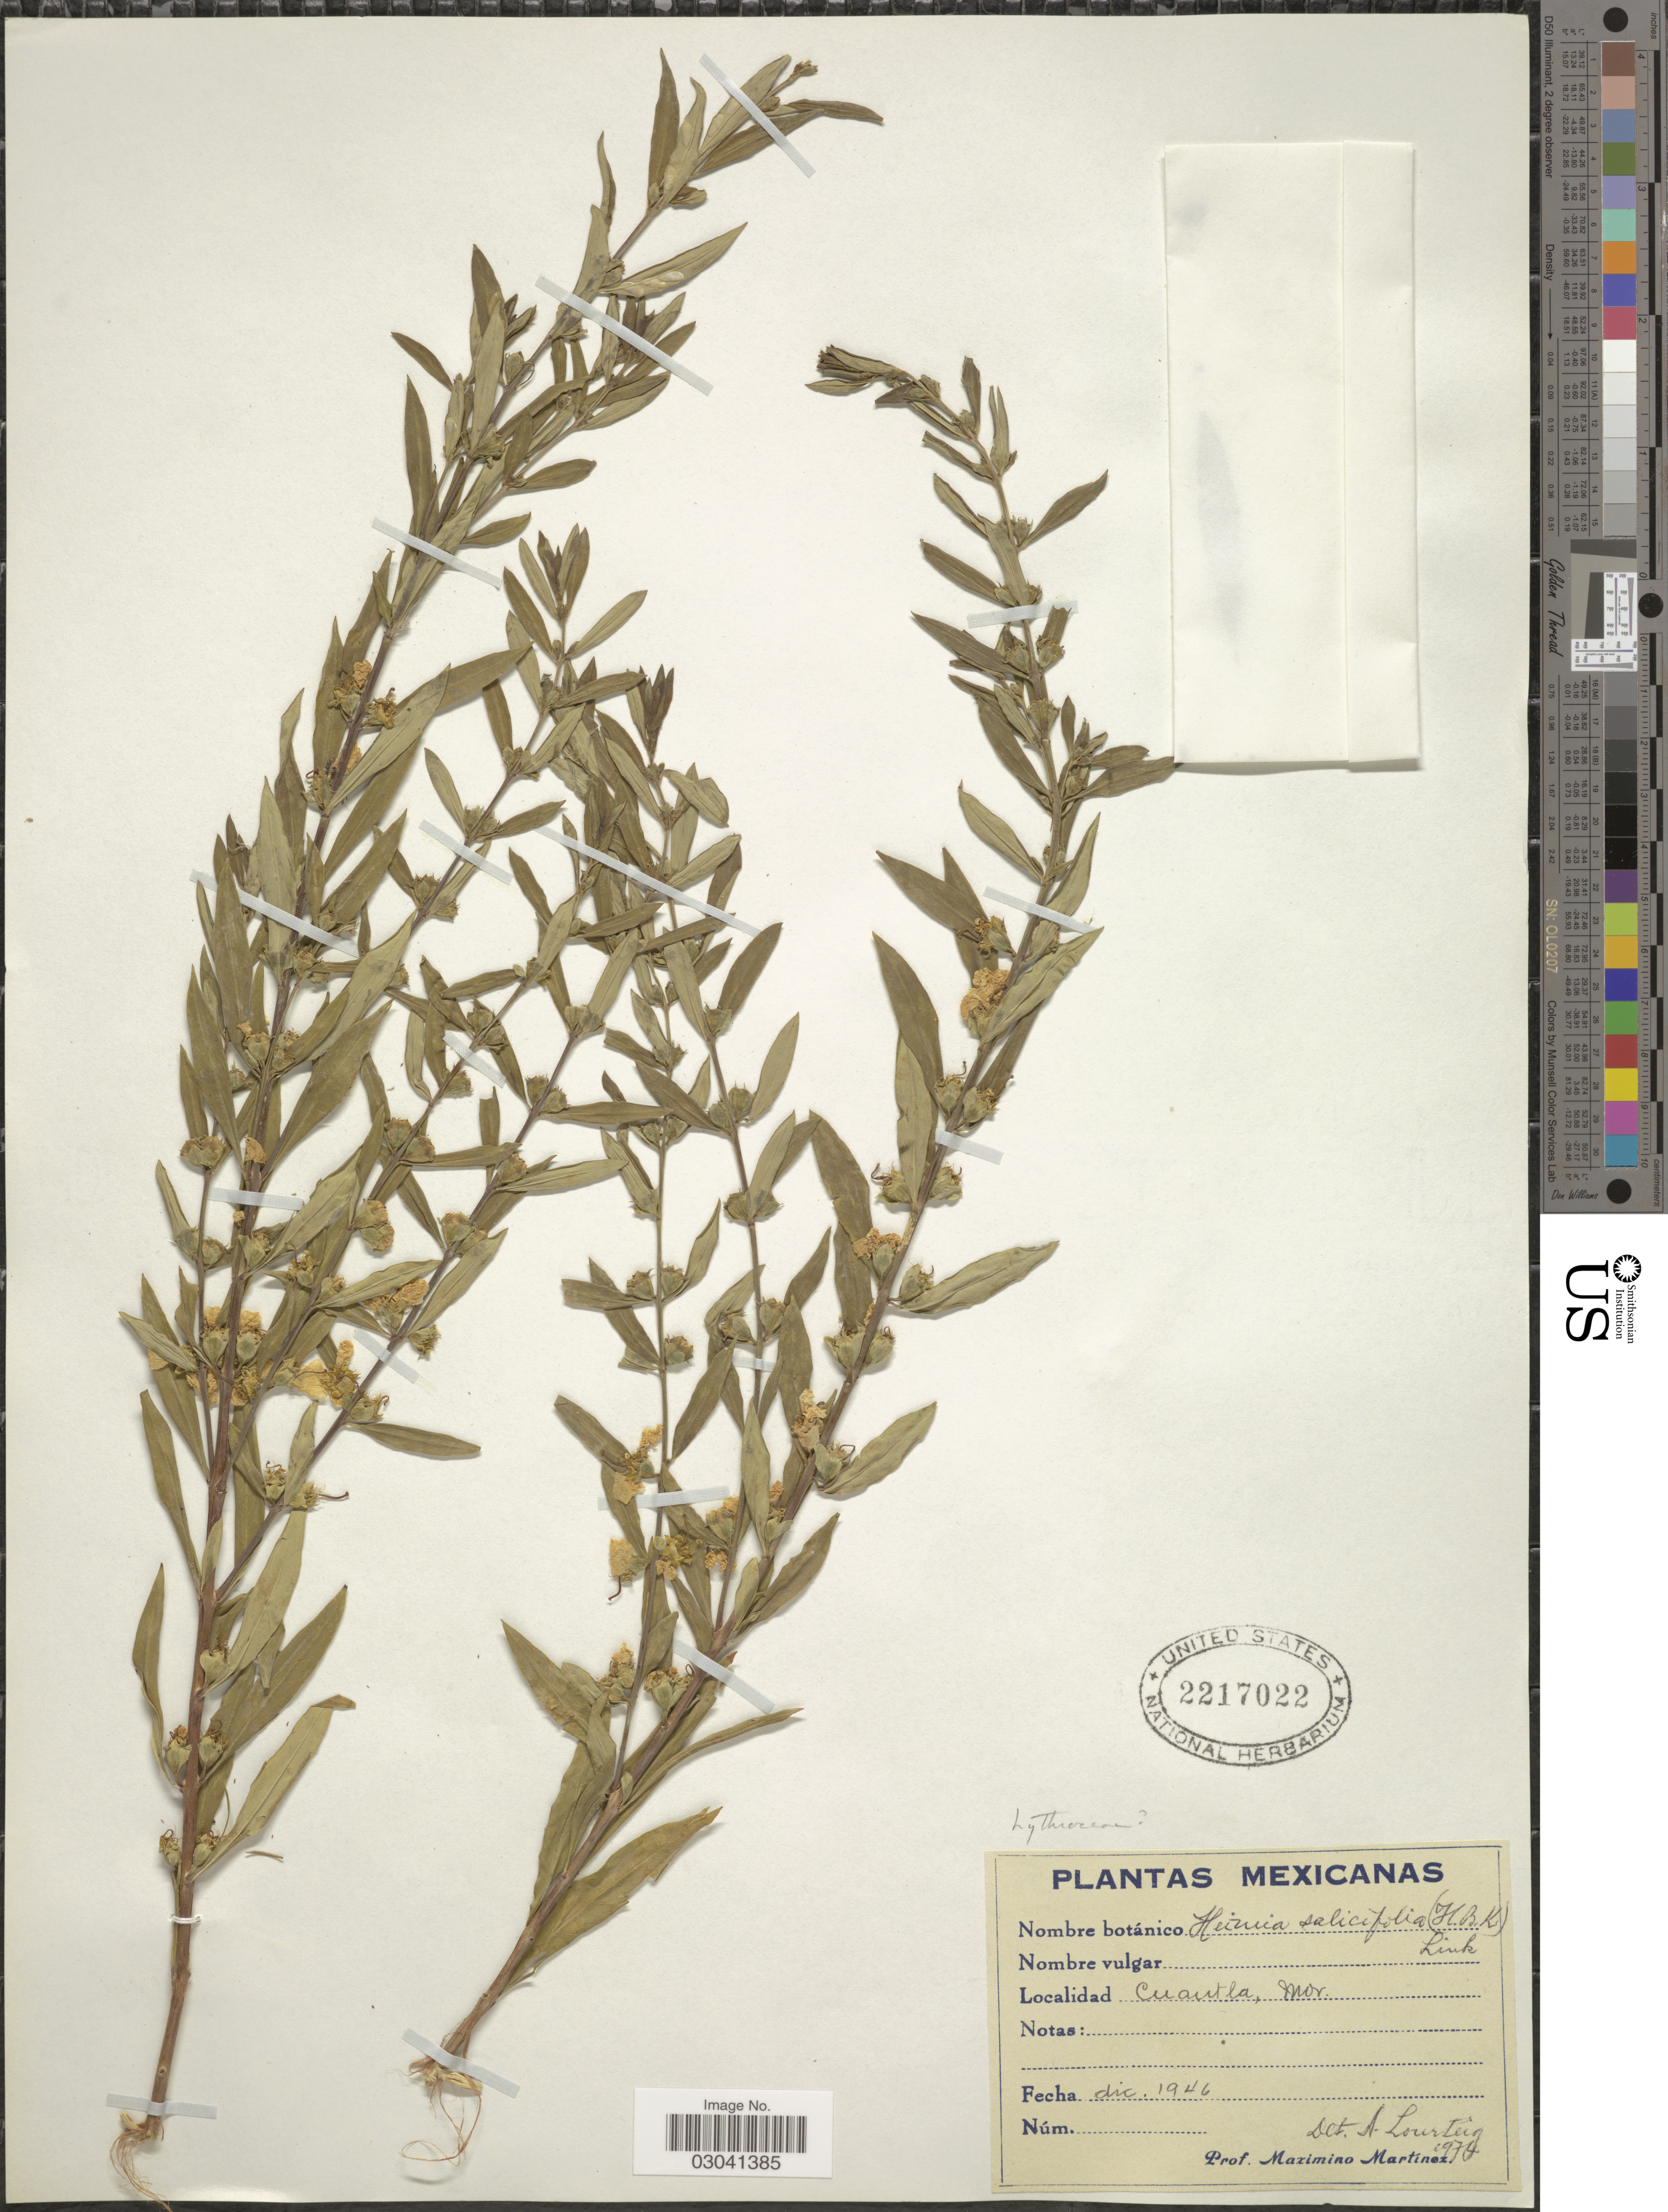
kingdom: Plantae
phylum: Tracheophyta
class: Magnoliopsida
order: Myrtales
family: Lythraceae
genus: Heimia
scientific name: Heimia salicifolia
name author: Link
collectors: M. Martínez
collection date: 1946-12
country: Mexico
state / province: Morelos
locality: Cuautla, Mor.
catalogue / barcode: US 2217022